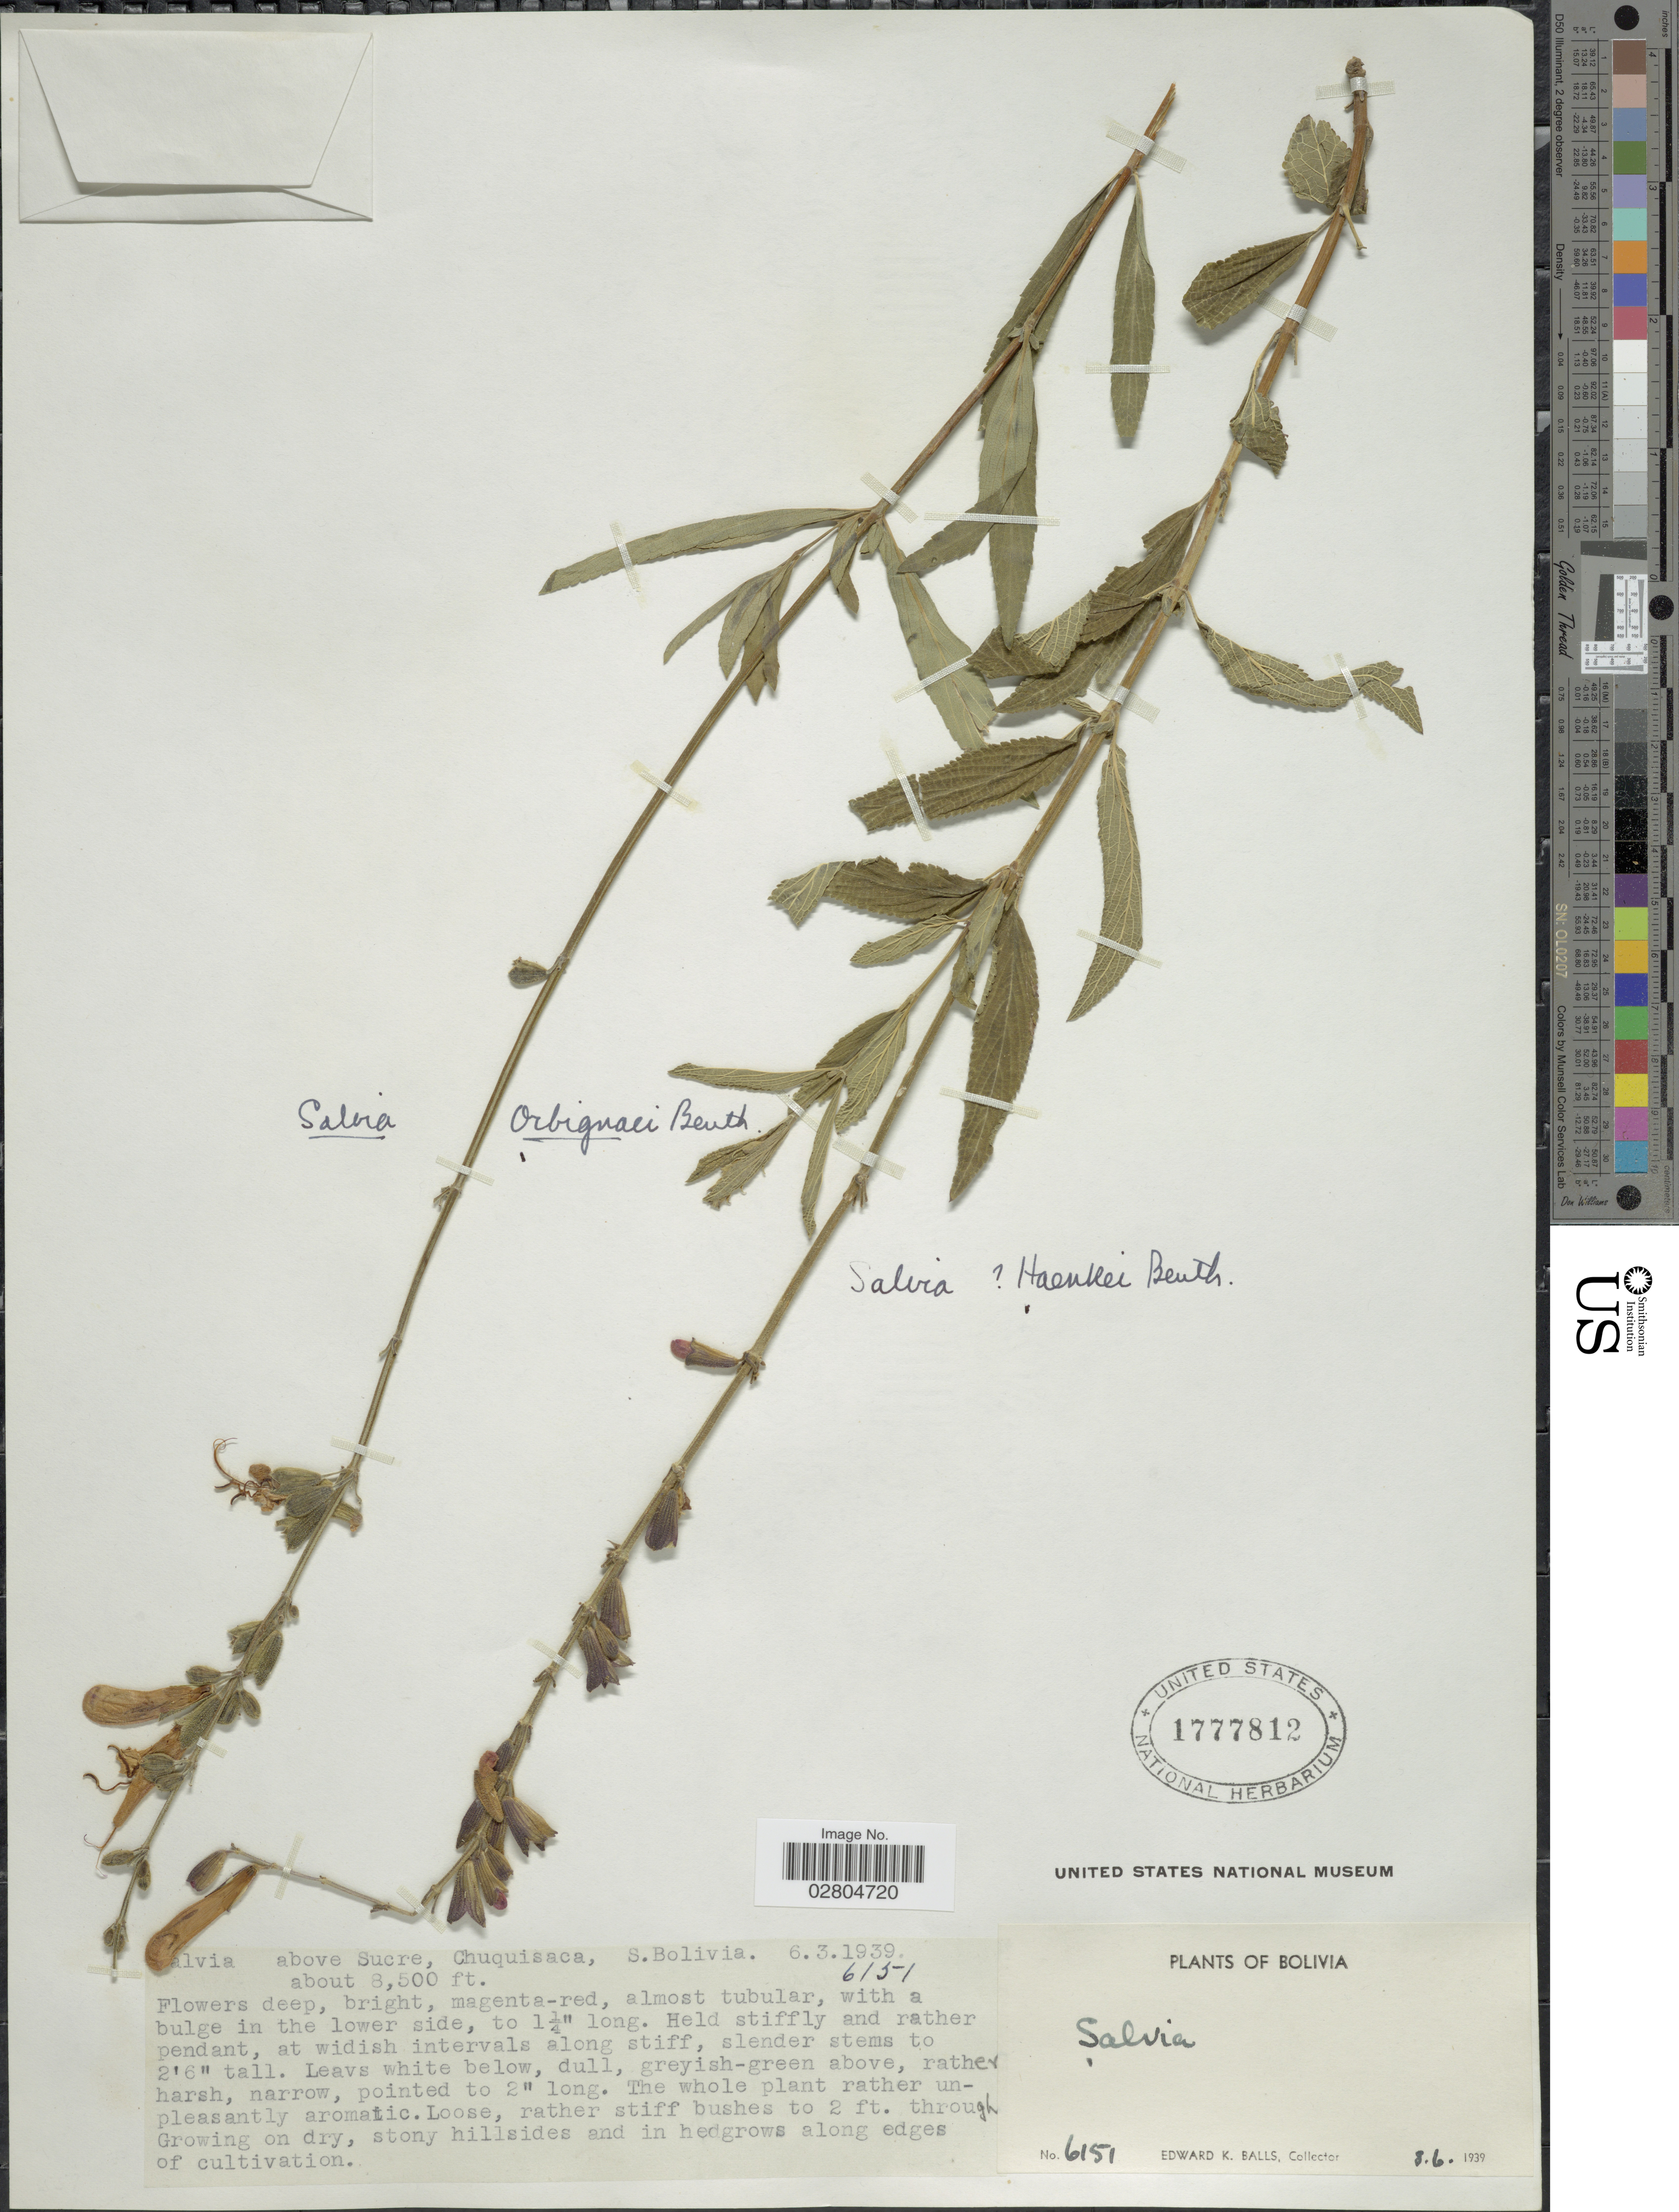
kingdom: Plantae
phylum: Tracheophyta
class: Magnoliopsida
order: Lamiales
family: Lamiaceae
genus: Salvia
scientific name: Salvia orbignaei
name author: Benth.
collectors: E. K. Balls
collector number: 6151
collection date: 1939-06-03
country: Bolivia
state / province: Chuquisaca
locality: Above Sucre. S.Bolivia.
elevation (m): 2591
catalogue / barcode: US 1777812